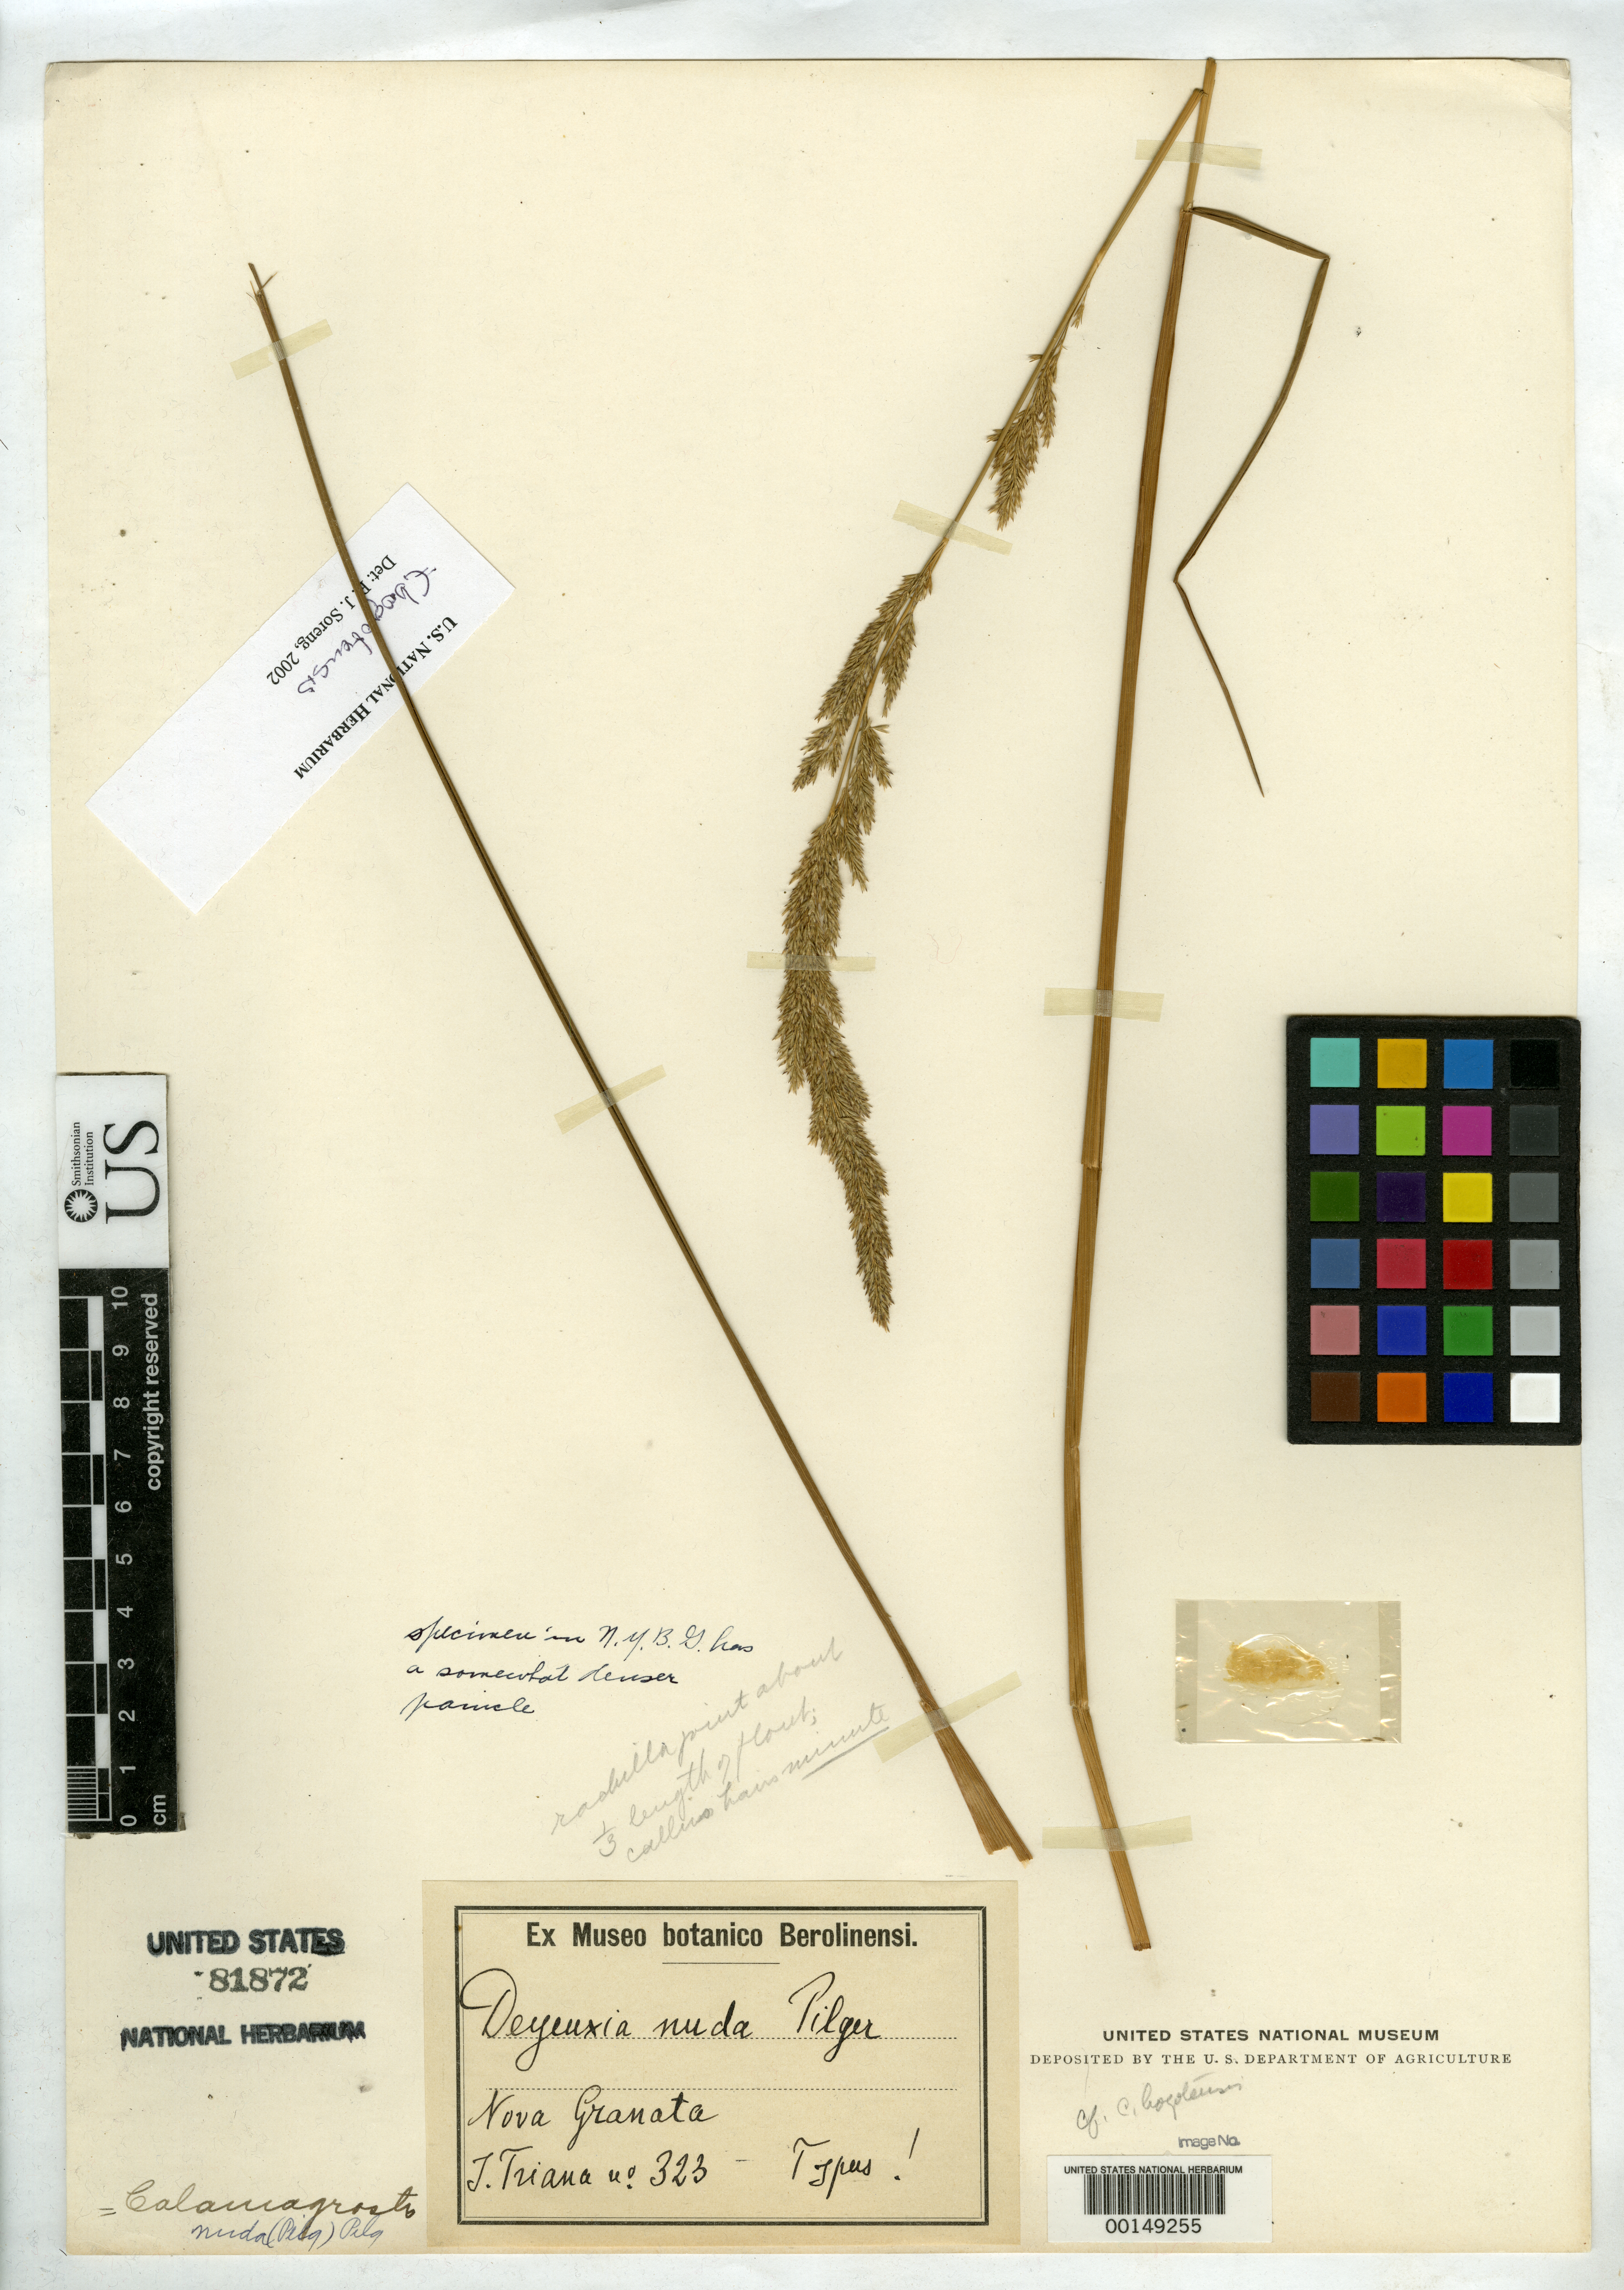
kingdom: Plantae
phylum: Tracheophyta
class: Liliopsida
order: Poales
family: Poaceae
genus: Deyeuxia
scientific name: Deyeuxia nuda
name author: Pilg.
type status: Isotype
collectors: J. J. Triana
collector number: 323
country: Colombia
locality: Country as "Nova Granata".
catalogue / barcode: US 81872